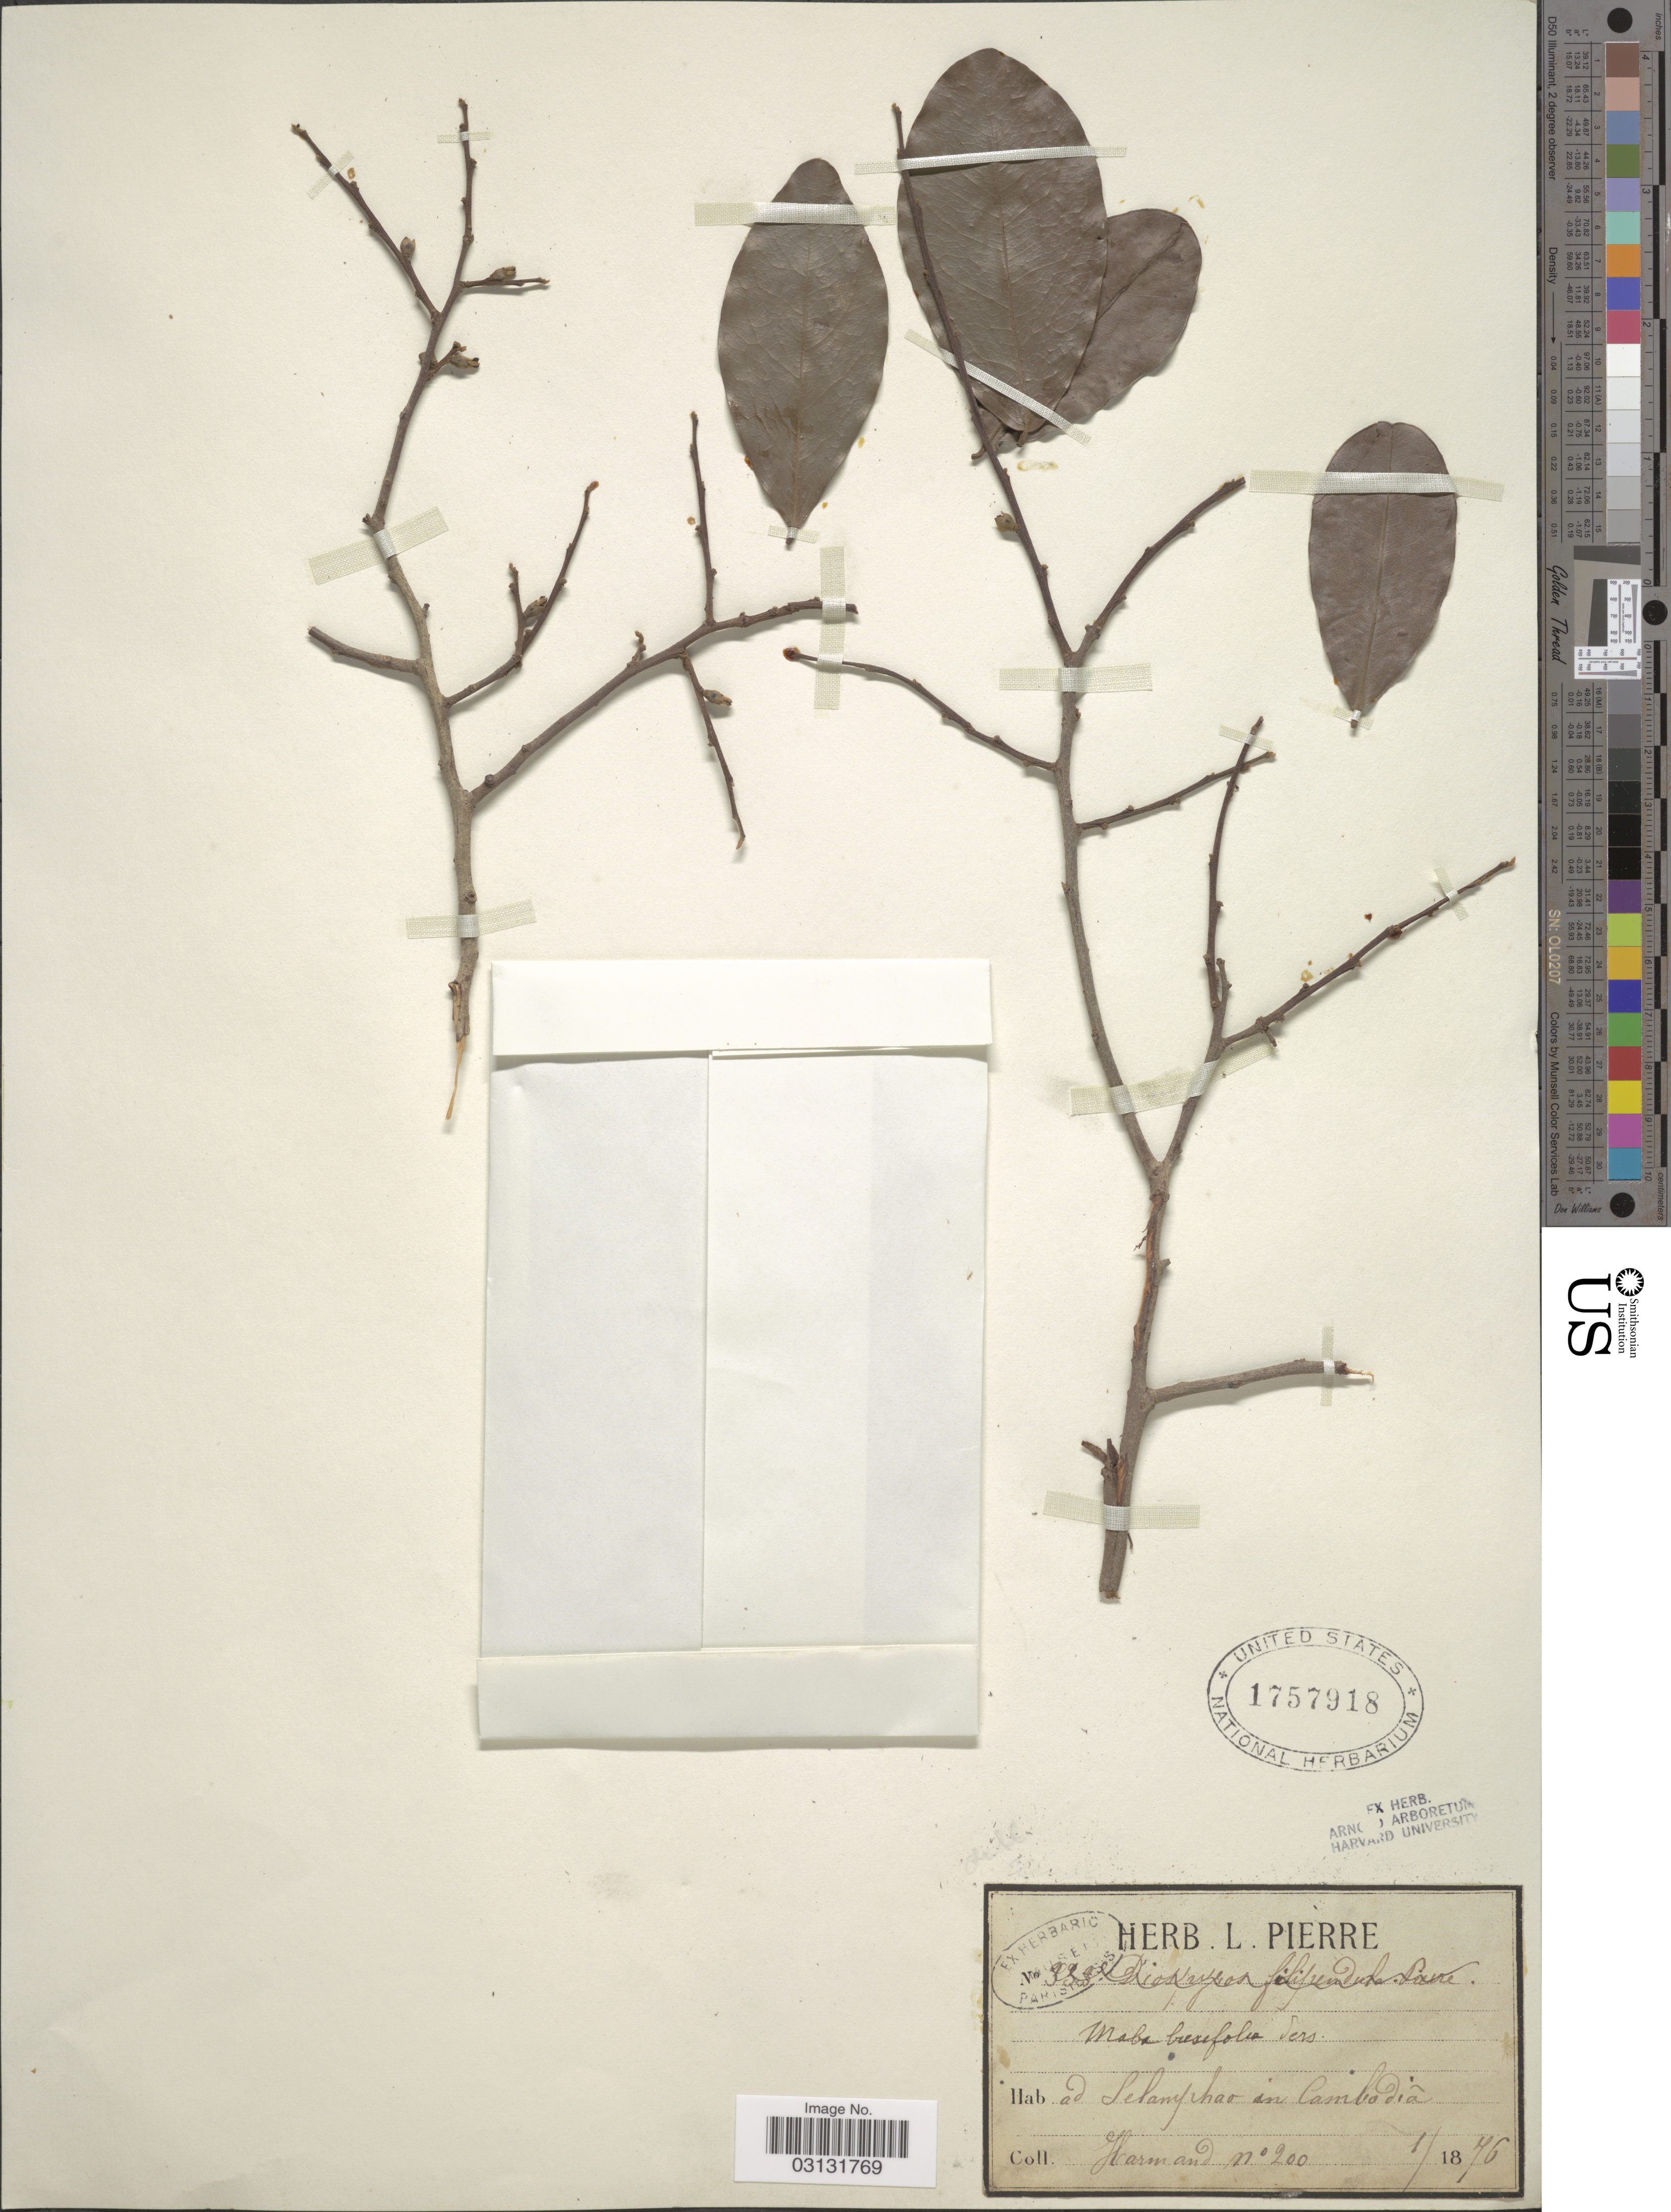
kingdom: Plantae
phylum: Tracheophyta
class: Magnoliopsida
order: Ericales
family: Ebenaceae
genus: Diospyros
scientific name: Diospyros filipendula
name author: Pierre ex Lecomte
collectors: Harmand, --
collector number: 200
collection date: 1876-01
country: Cambodia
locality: Ad Selamphao in Cambodia.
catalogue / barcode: US 1757918